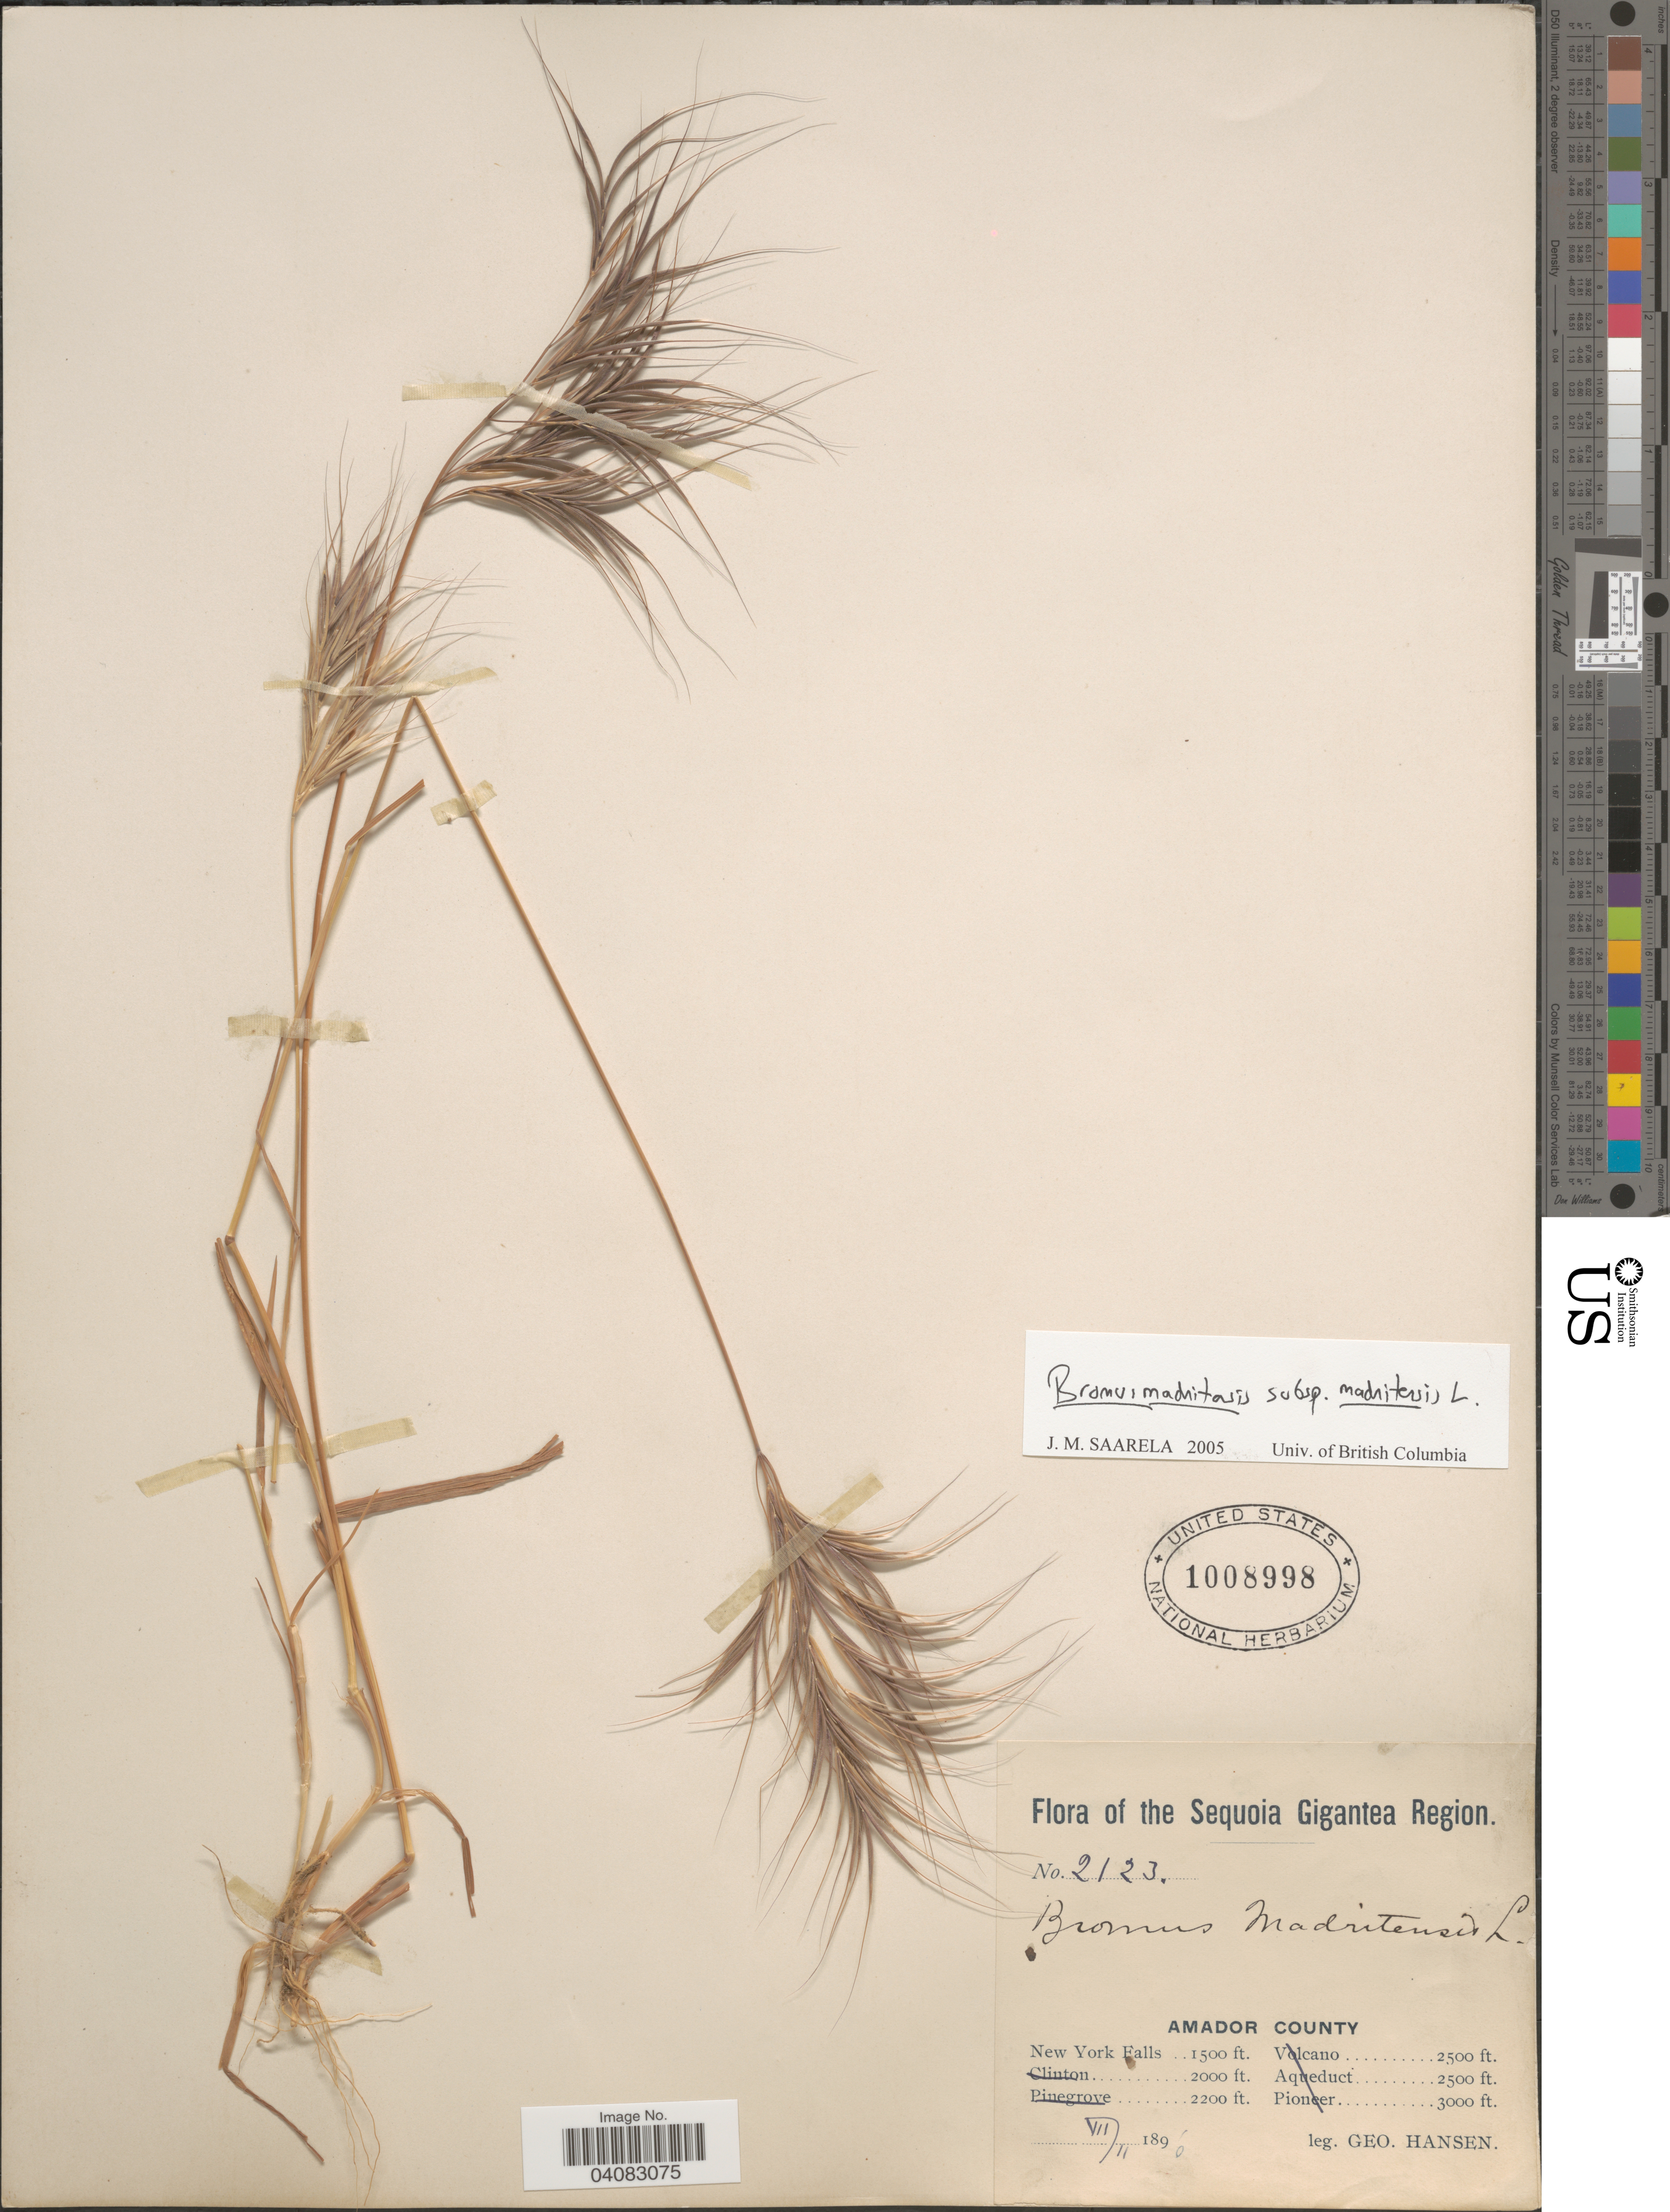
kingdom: Plantae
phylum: Tracheophyta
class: Liliopsida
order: Poales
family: Poaceae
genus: Bromus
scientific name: Bromus madritensis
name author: L.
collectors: G. Hansen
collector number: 2123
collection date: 1896-07-11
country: United States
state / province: New York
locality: Sequoia Gigantea Region. Amador County. New York Falls.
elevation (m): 457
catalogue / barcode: US 1008998